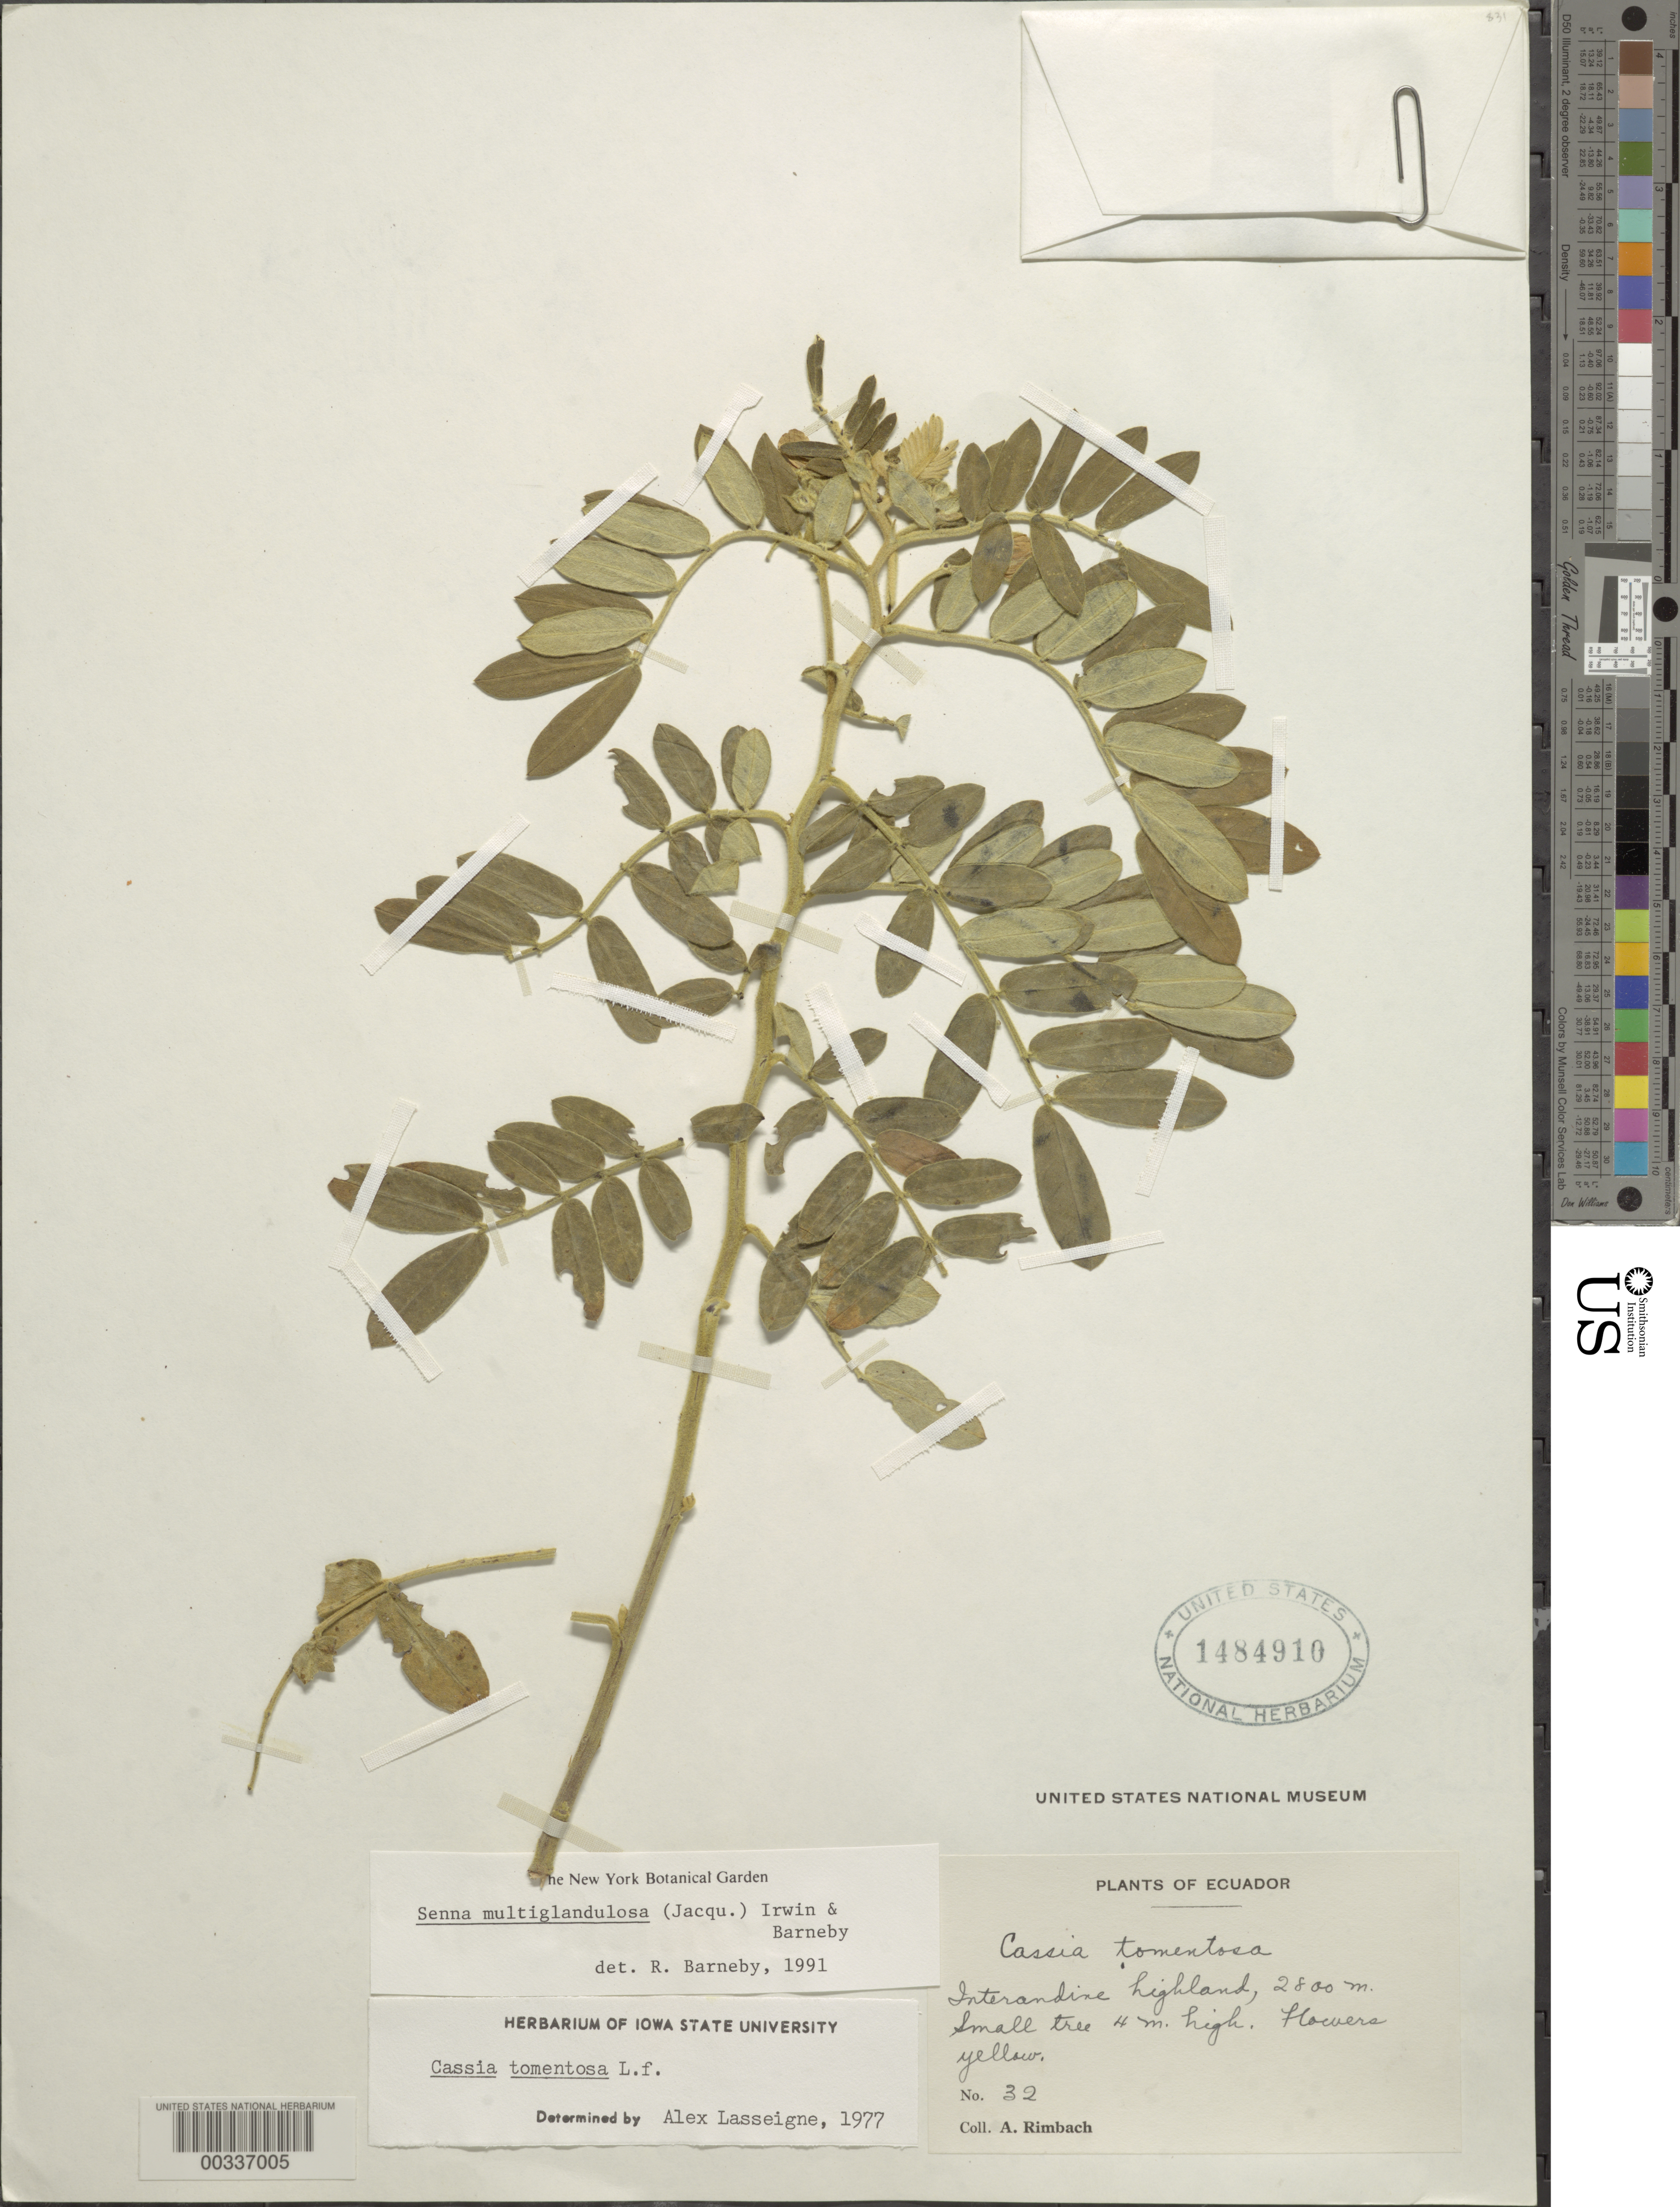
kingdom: Plantae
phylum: Tracheophyta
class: Magnoliopsida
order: Fabales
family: Fabaceae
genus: Senna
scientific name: Senna multiglandulosa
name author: (Jacq.) H.S. Irwin & Barneby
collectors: A. Rimbach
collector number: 32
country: Ecuador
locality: Inter Andine Highland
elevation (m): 2800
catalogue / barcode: US 1484910